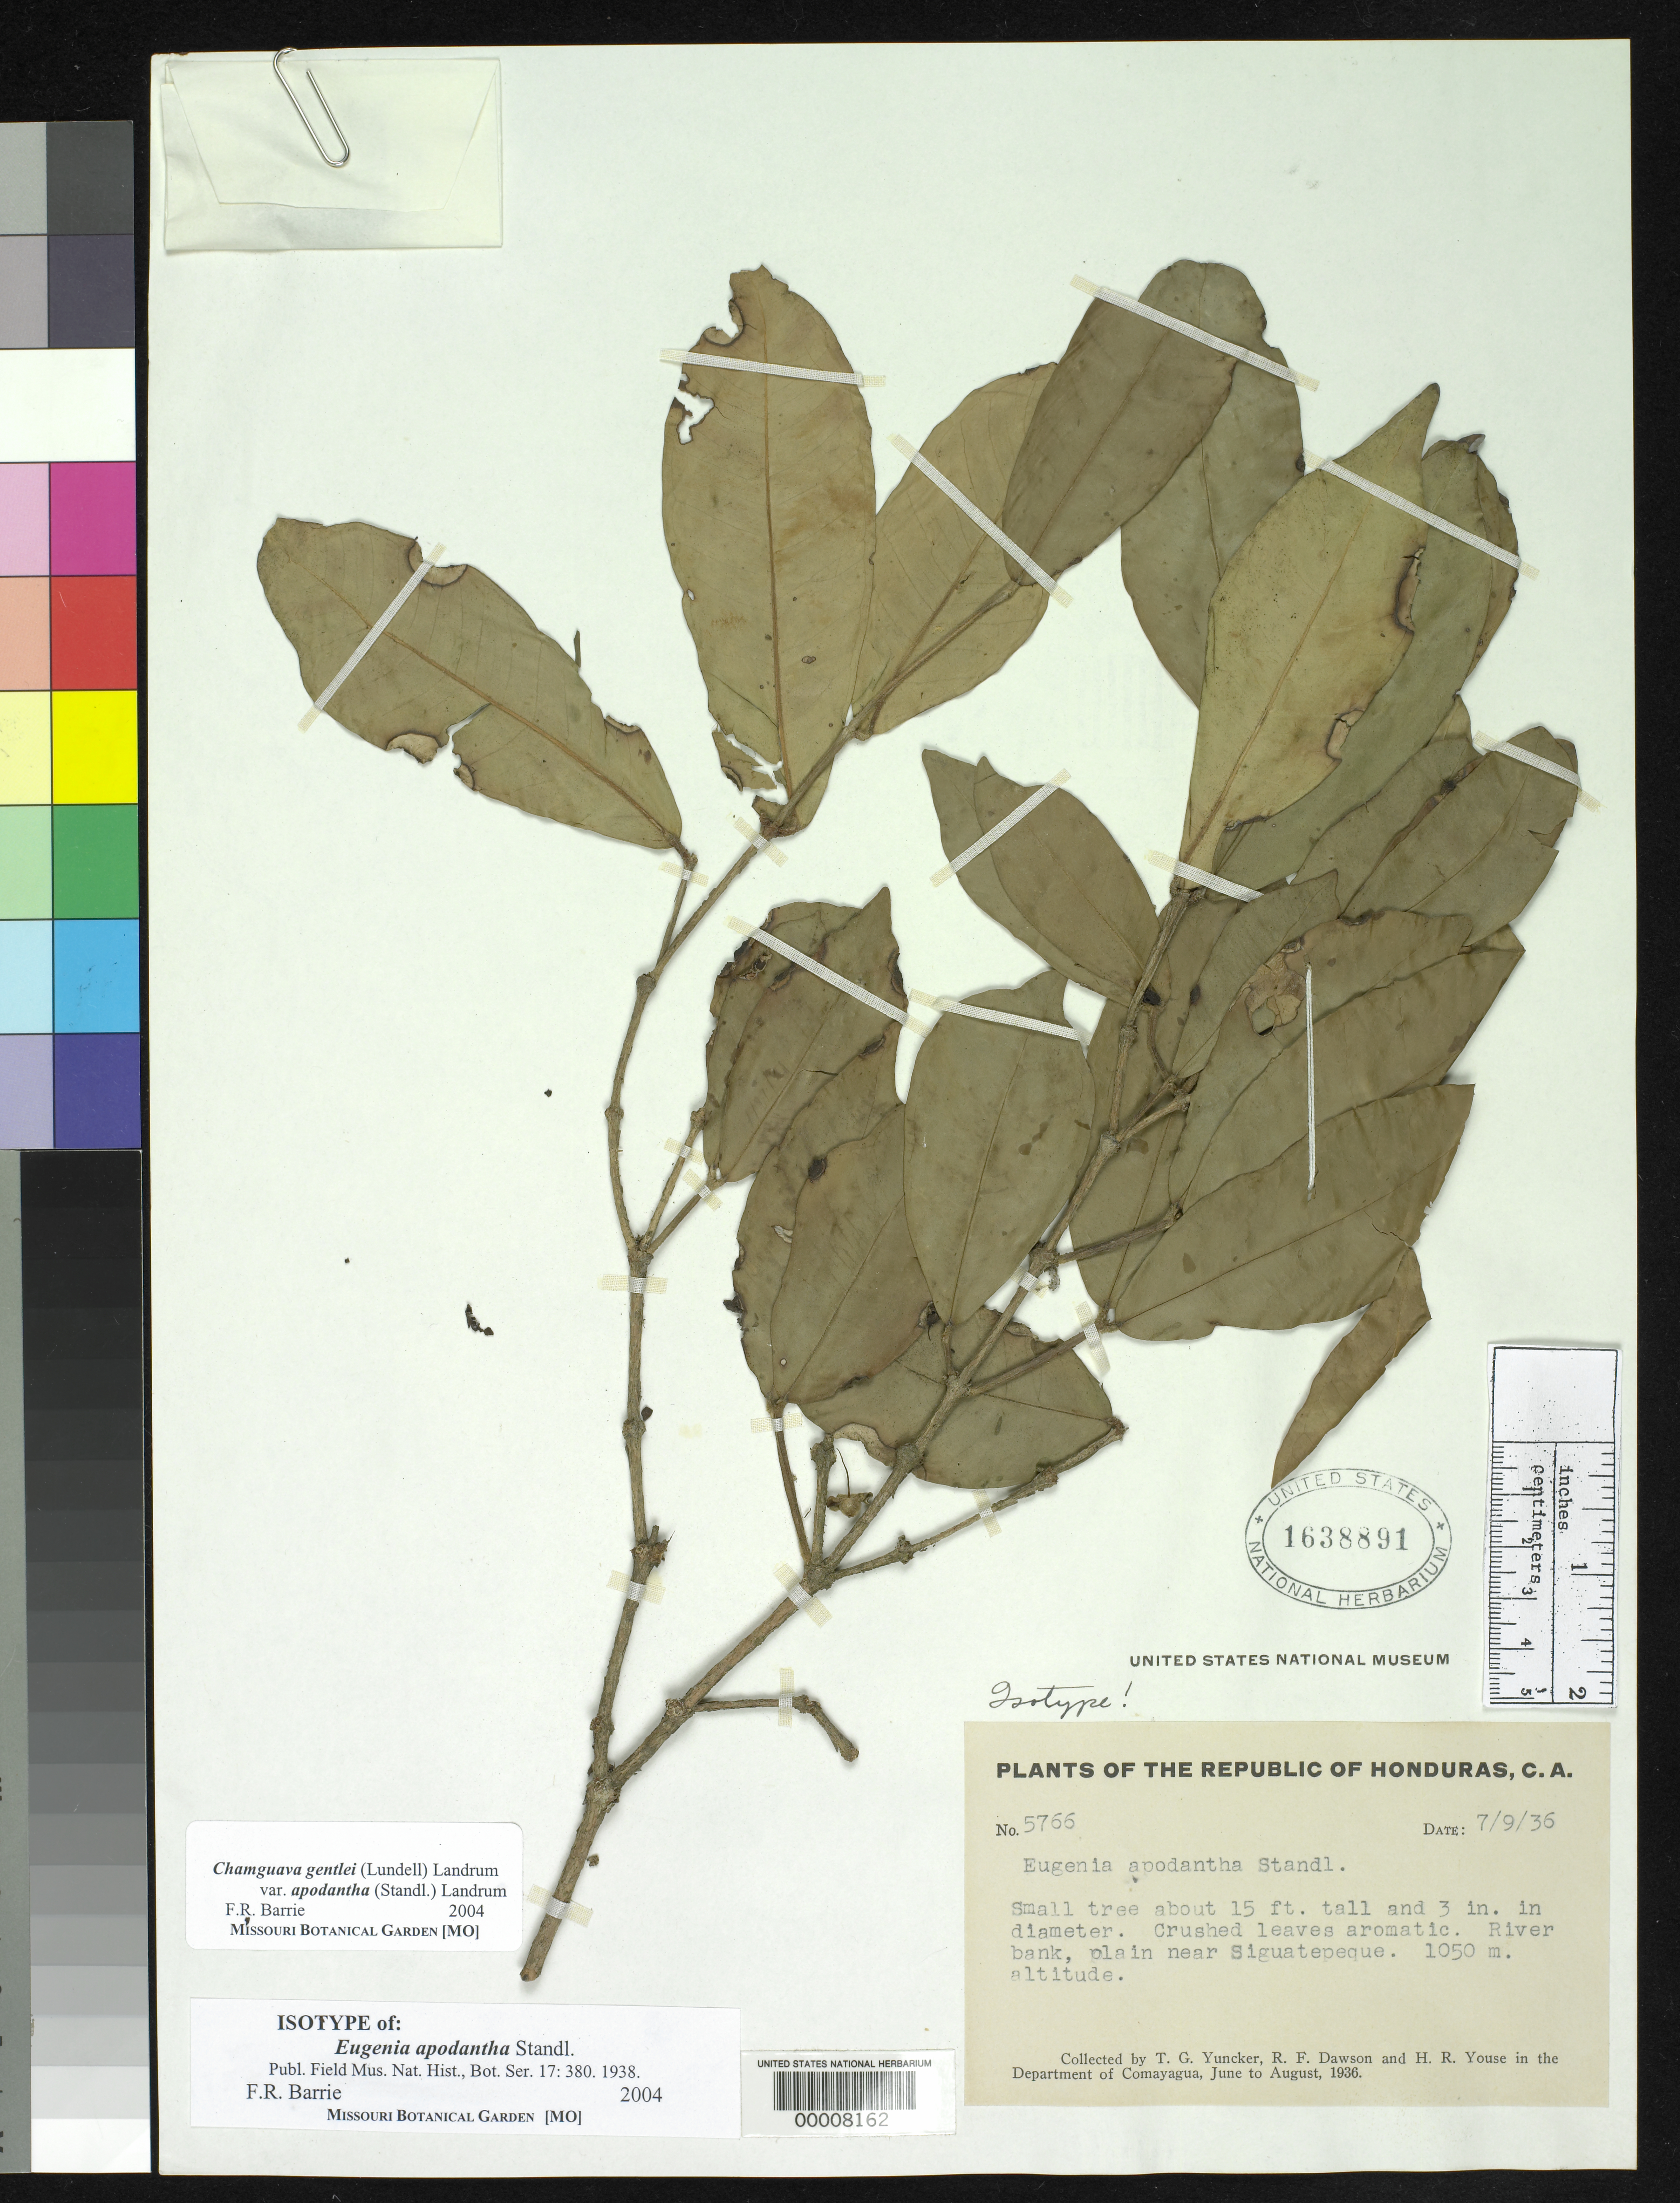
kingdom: Plantae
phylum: Tracheophyta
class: Magnoliopsida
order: Myrtales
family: Myrtaceae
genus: Eugenia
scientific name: Eugenia apodantha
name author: Standl. in Yunck.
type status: Isotype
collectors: T. G. Yuncker, R. F. Dawson & H. Youse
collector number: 5766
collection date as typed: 09 Jul 1936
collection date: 1936-07-09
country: Honduras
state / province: Comayagua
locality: Near Siguatepeque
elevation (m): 1050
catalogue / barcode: US 1638891